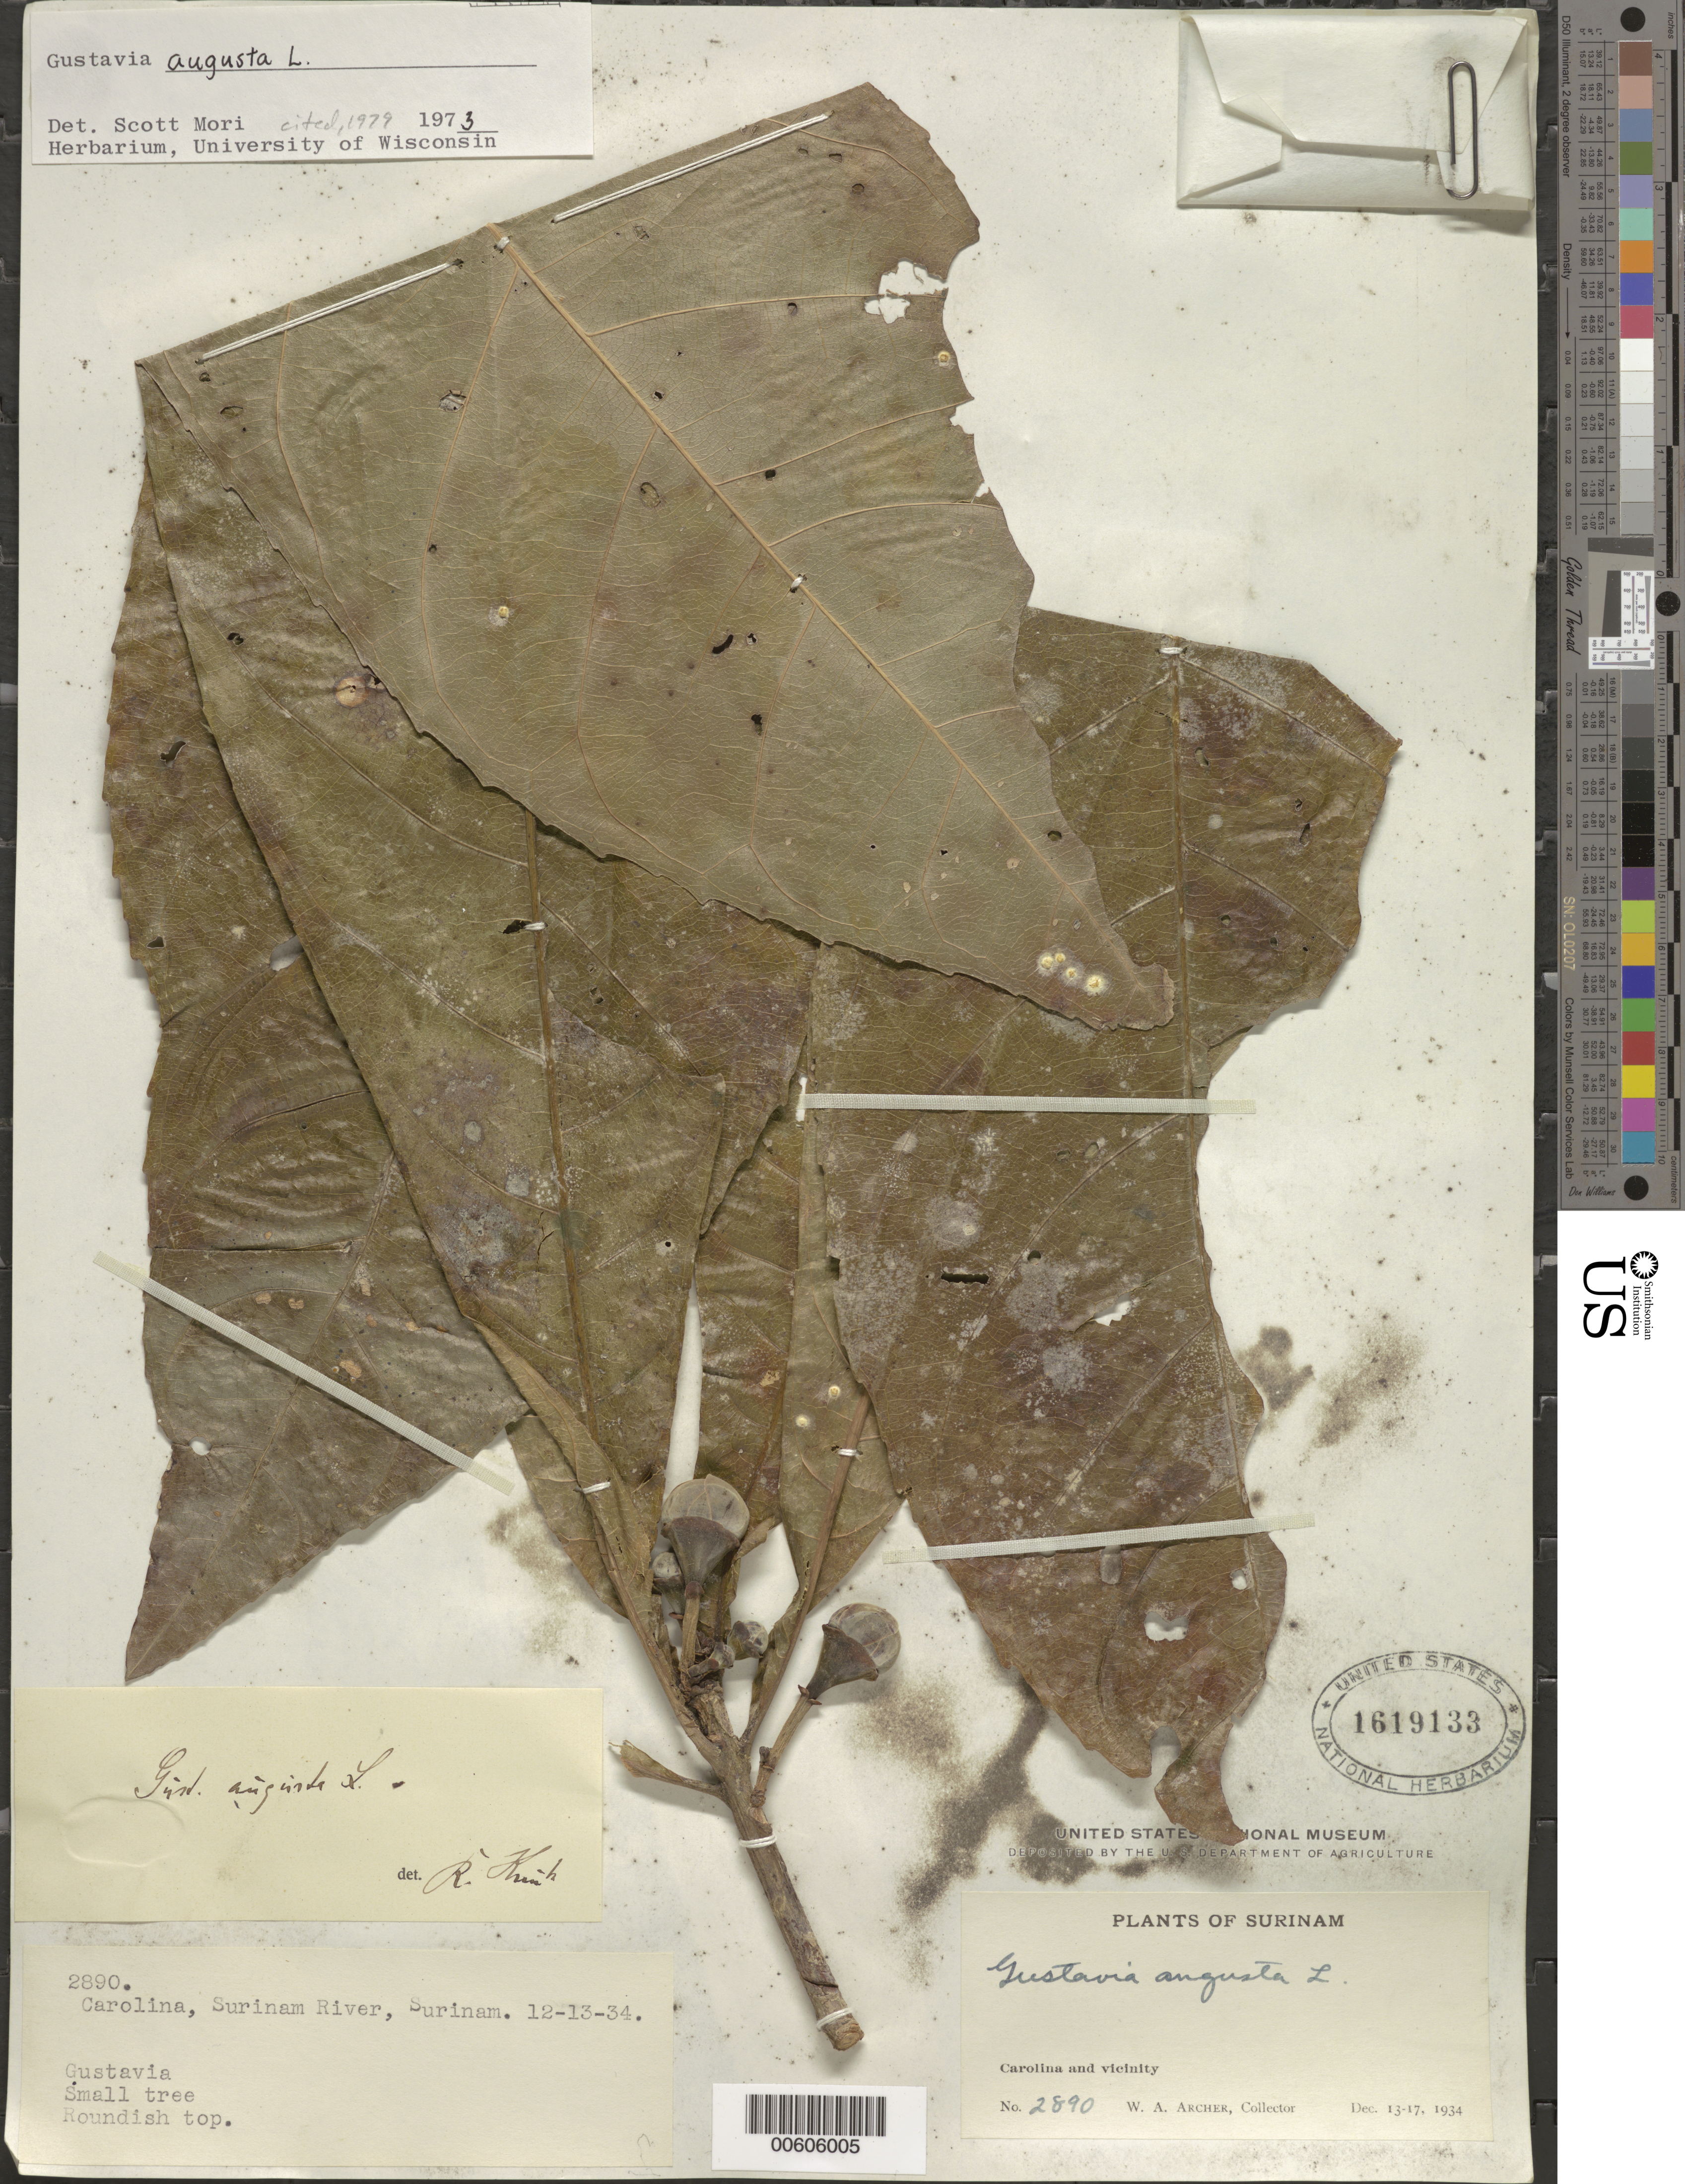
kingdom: Plantae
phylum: Tracheophyta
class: Magnoliopsida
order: Ericales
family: Lecythidaceae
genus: Gustavia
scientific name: Gustavia augusta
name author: L.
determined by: Mori, Scott A.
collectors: W. A. Archer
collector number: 2890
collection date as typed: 13-Dec-34 to 17-Dec-34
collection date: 1934-12-13/1934-12-17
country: Suriname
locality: Carolina and vicinity, Surinam River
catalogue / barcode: US 1619133